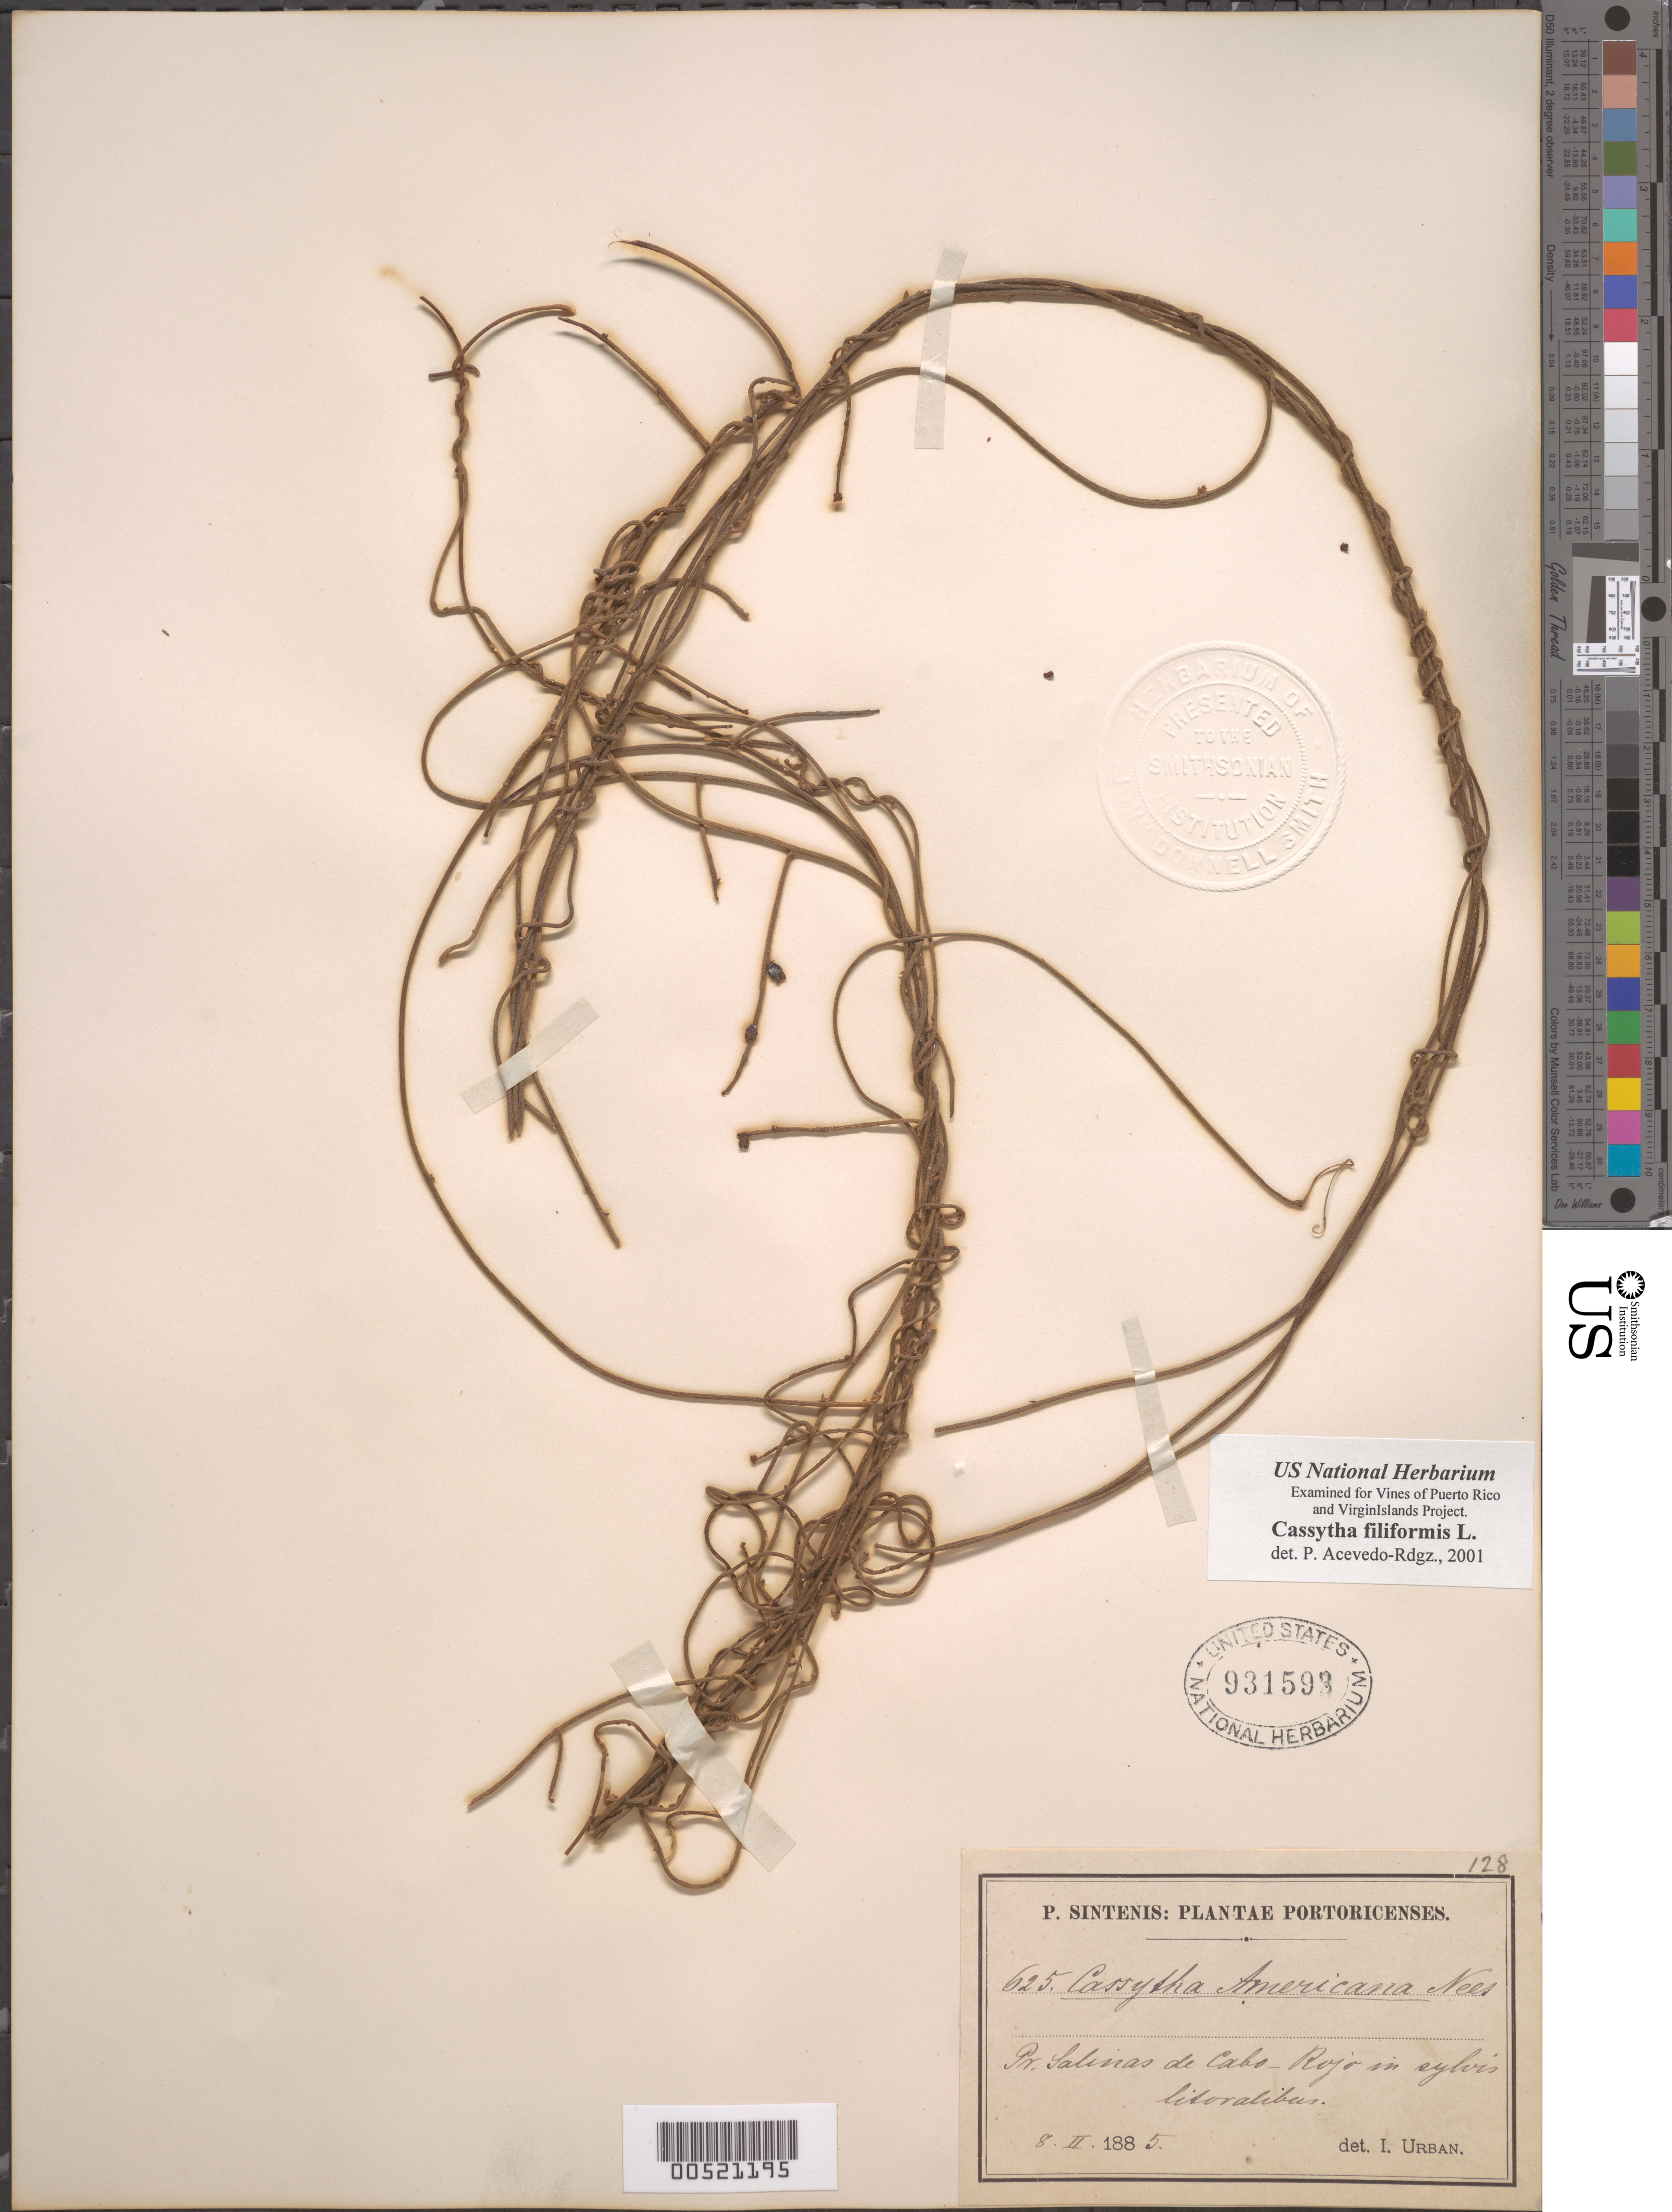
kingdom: Plantae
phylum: Tracheophyta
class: Magnoliopsida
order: Laurales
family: Lauraceae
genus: Cassytha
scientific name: Cassytha filiformis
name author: L.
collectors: P. Sintenis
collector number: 625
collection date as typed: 08 Feb 1885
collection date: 1885-02-08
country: Puerto Rico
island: Greater Antilles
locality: Prope Salinas de Cabo Rojo. In sylvis litoralibus.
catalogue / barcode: US 931593